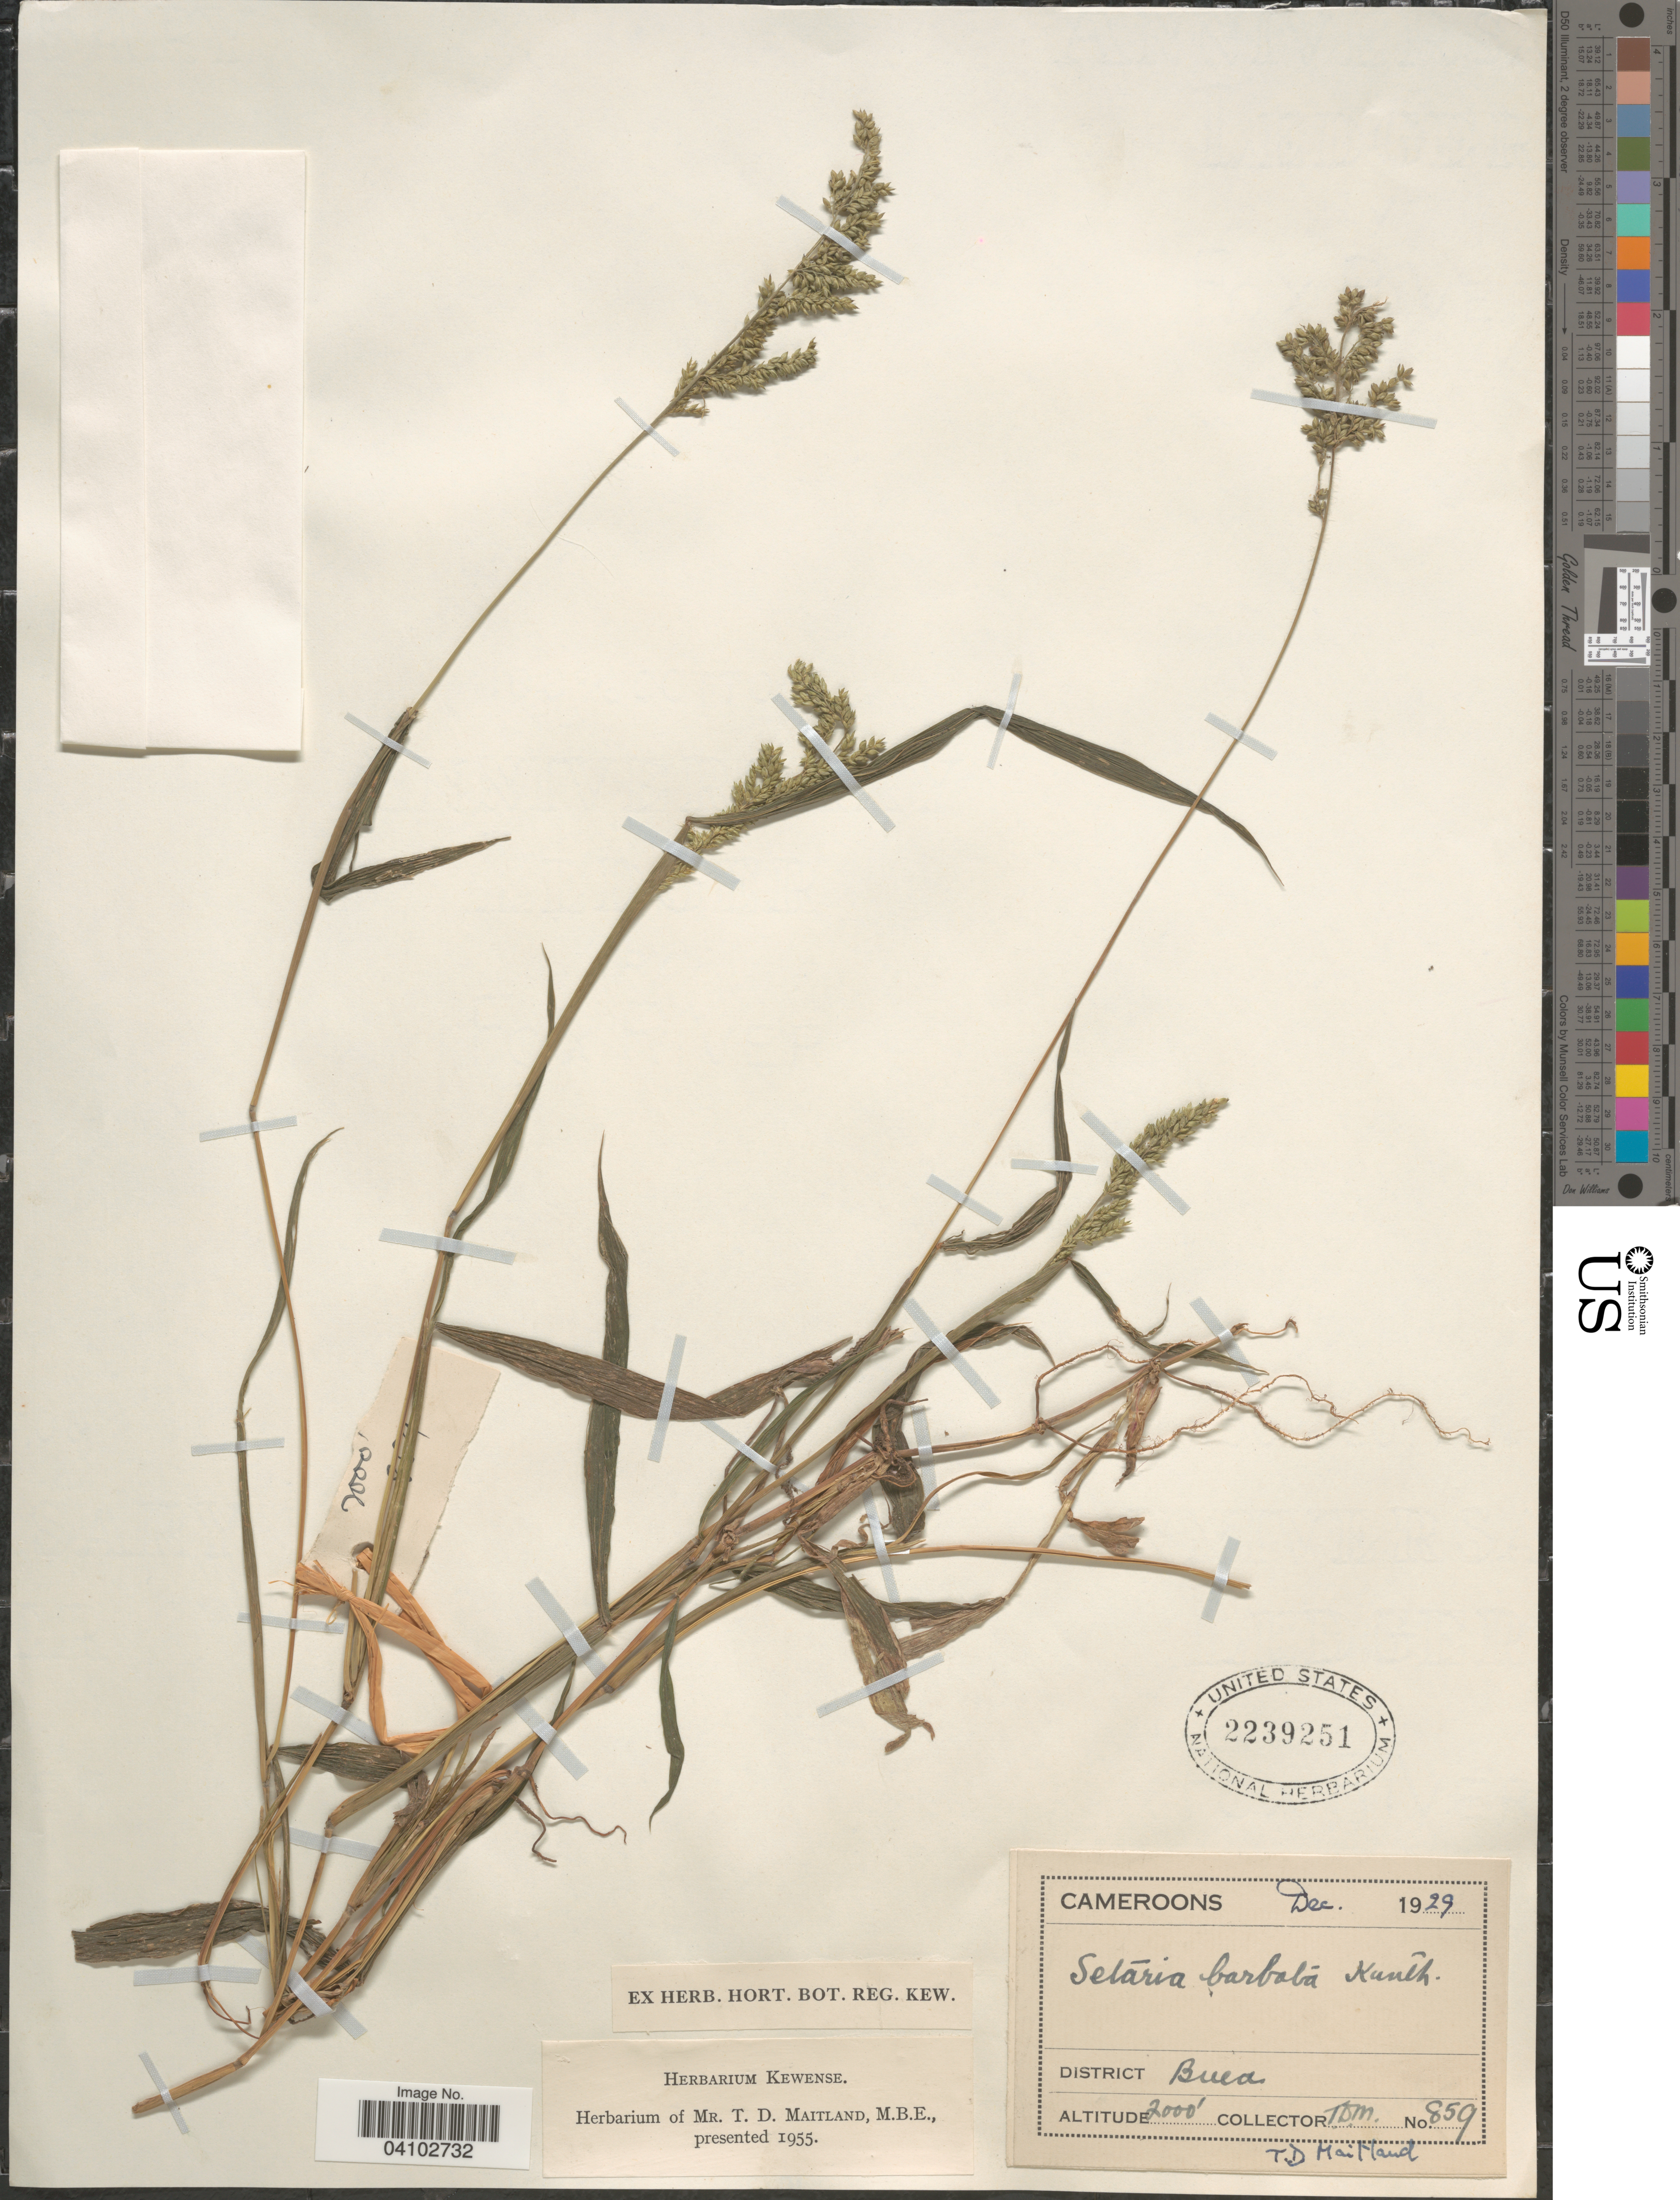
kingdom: Plantae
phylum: Tracheophyta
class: Liliopsida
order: Poales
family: Poaceae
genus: Setaria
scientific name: Setaria barbata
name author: (Lam.) Kunth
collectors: T. Maitland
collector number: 859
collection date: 1929-12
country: Cameroon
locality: District Buea.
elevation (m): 610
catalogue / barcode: US 2239251